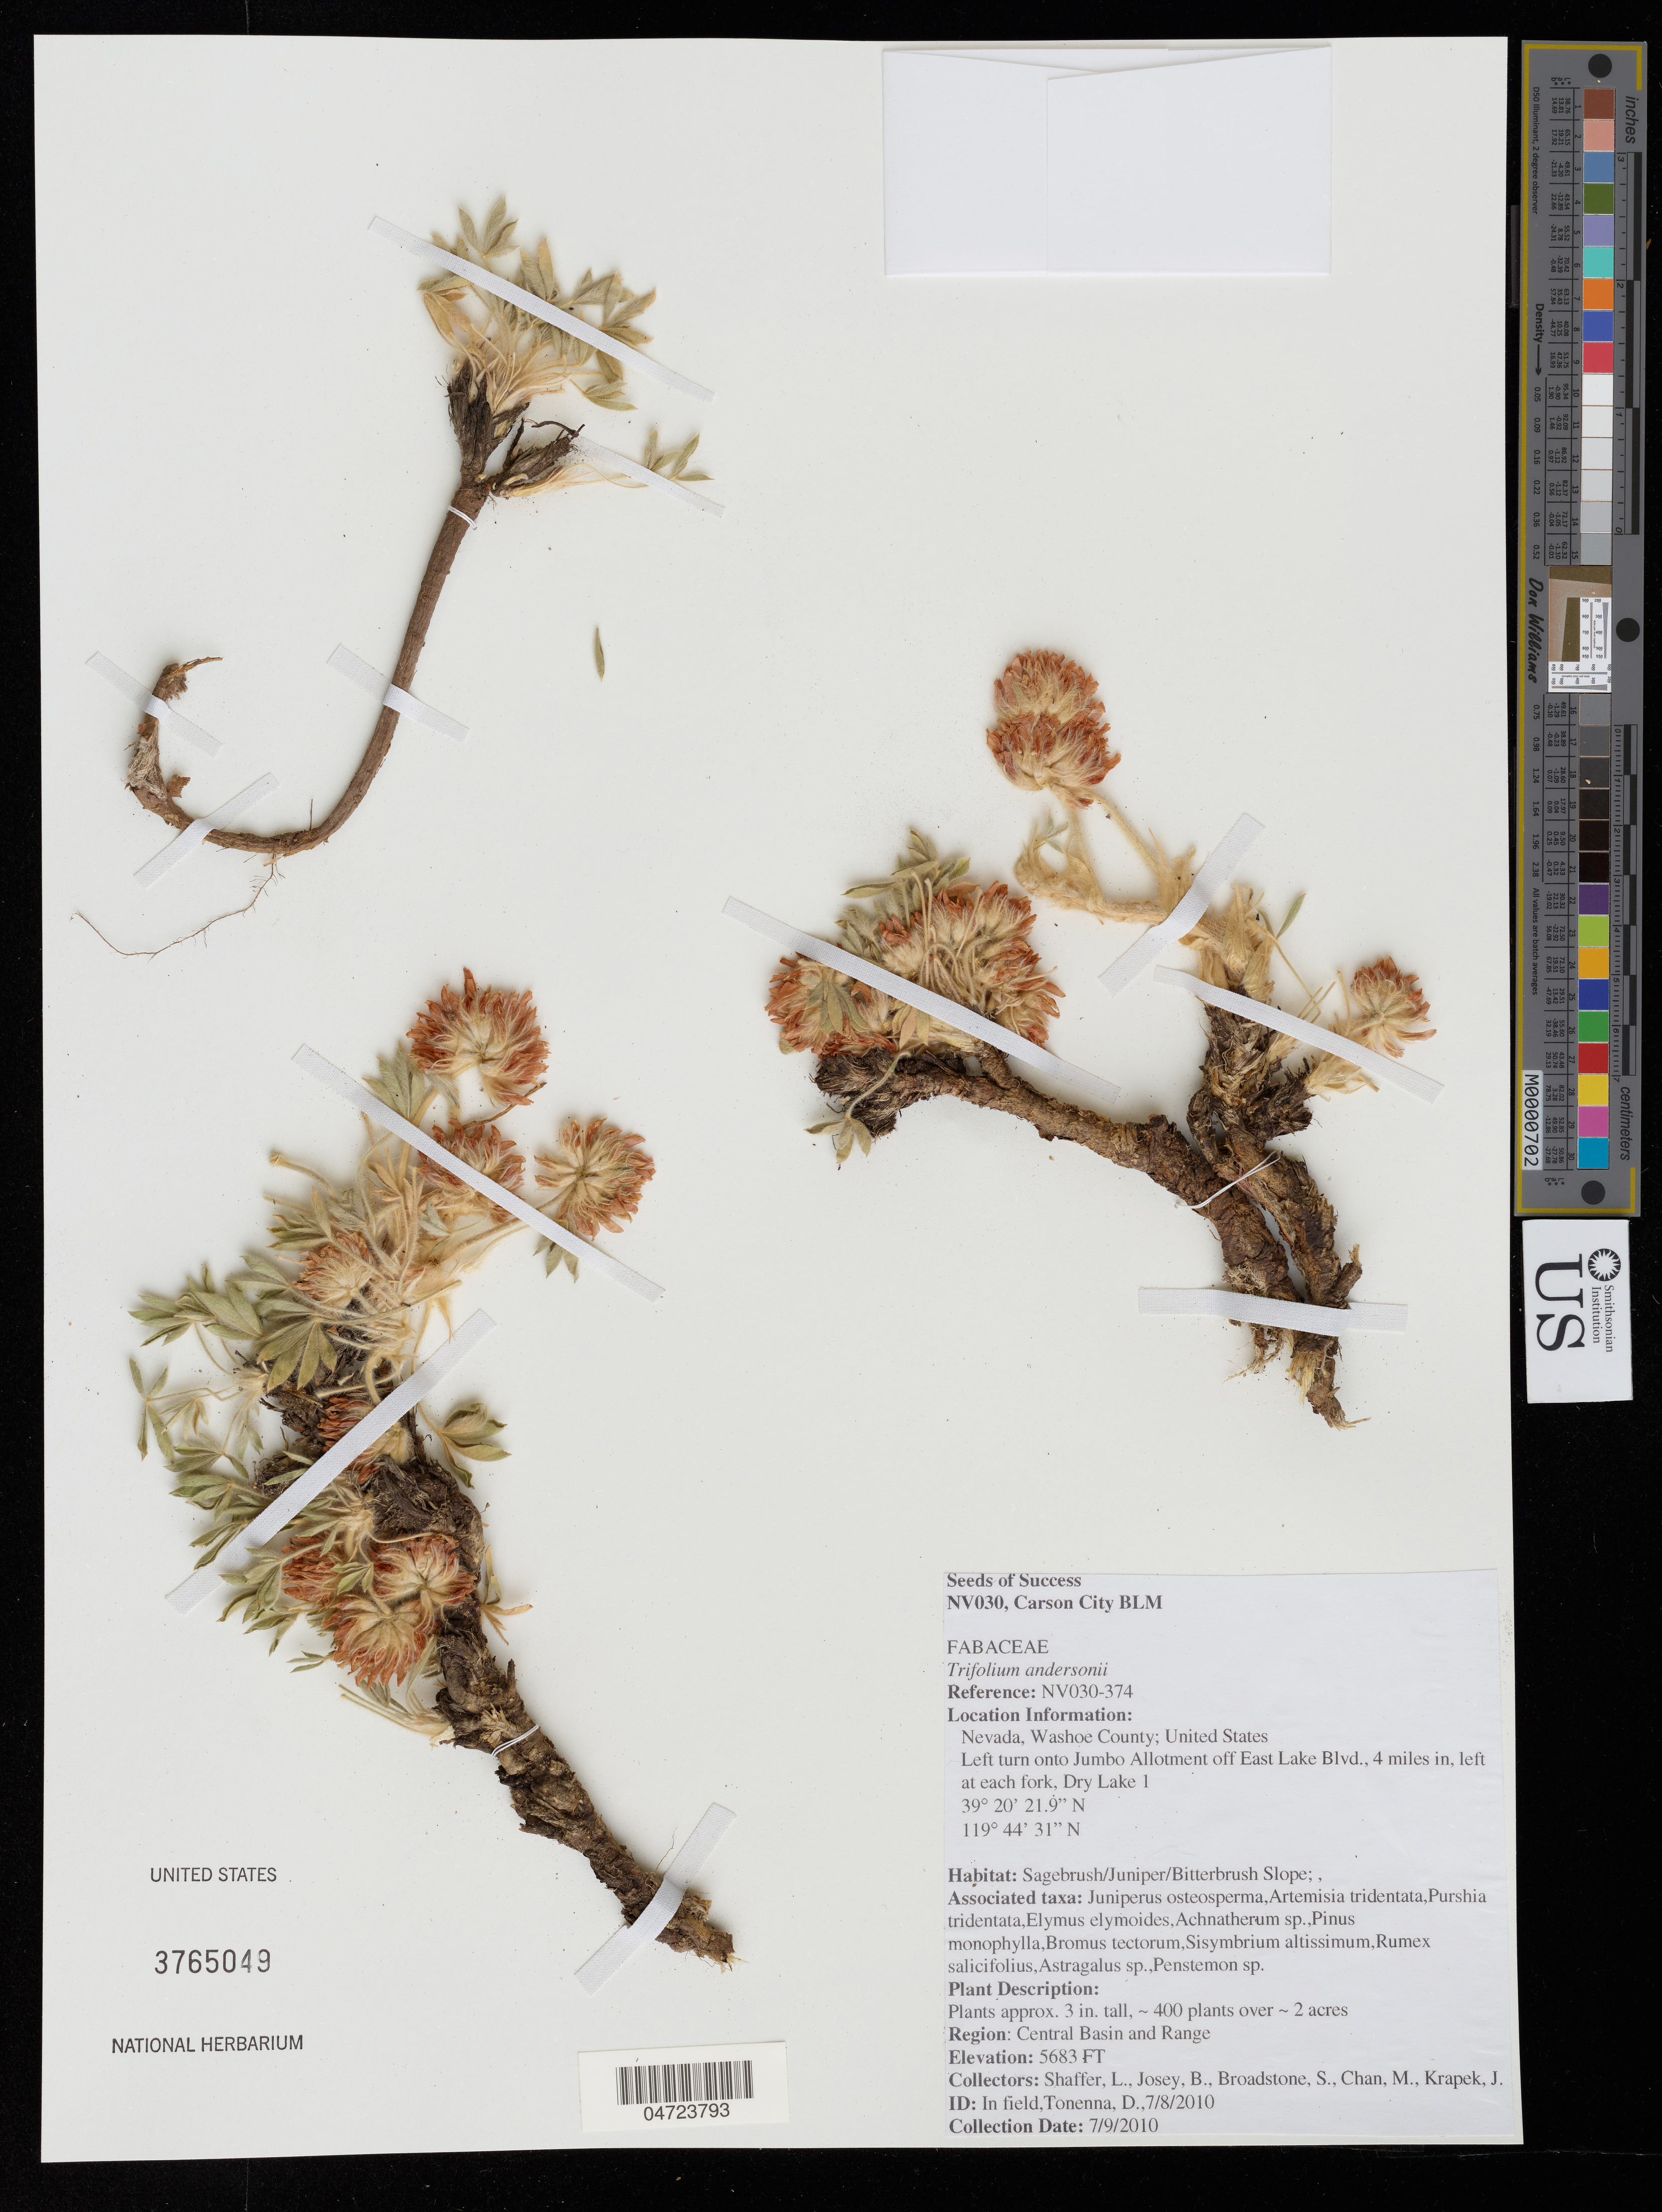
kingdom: Plantae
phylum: Tracheophyta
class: Magnoliopsida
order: Fabales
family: Fabaceae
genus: Trifolium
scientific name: Trifolium andersonii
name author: A. Gray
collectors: L. Shaffer, B. Josey, S. Broadstone, M. Chan & J. Krapek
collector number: NV030-374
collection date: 2010-07-09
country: United States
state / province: Nevada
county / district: Washoe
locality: Washoe County. Left turn onto Jumbo Allotment off East Lake Blvd., 4 miles in, left at each fork, Dry Lake 1. Region: Central Basin and Range.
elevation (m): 1732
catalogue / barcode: US 3765049